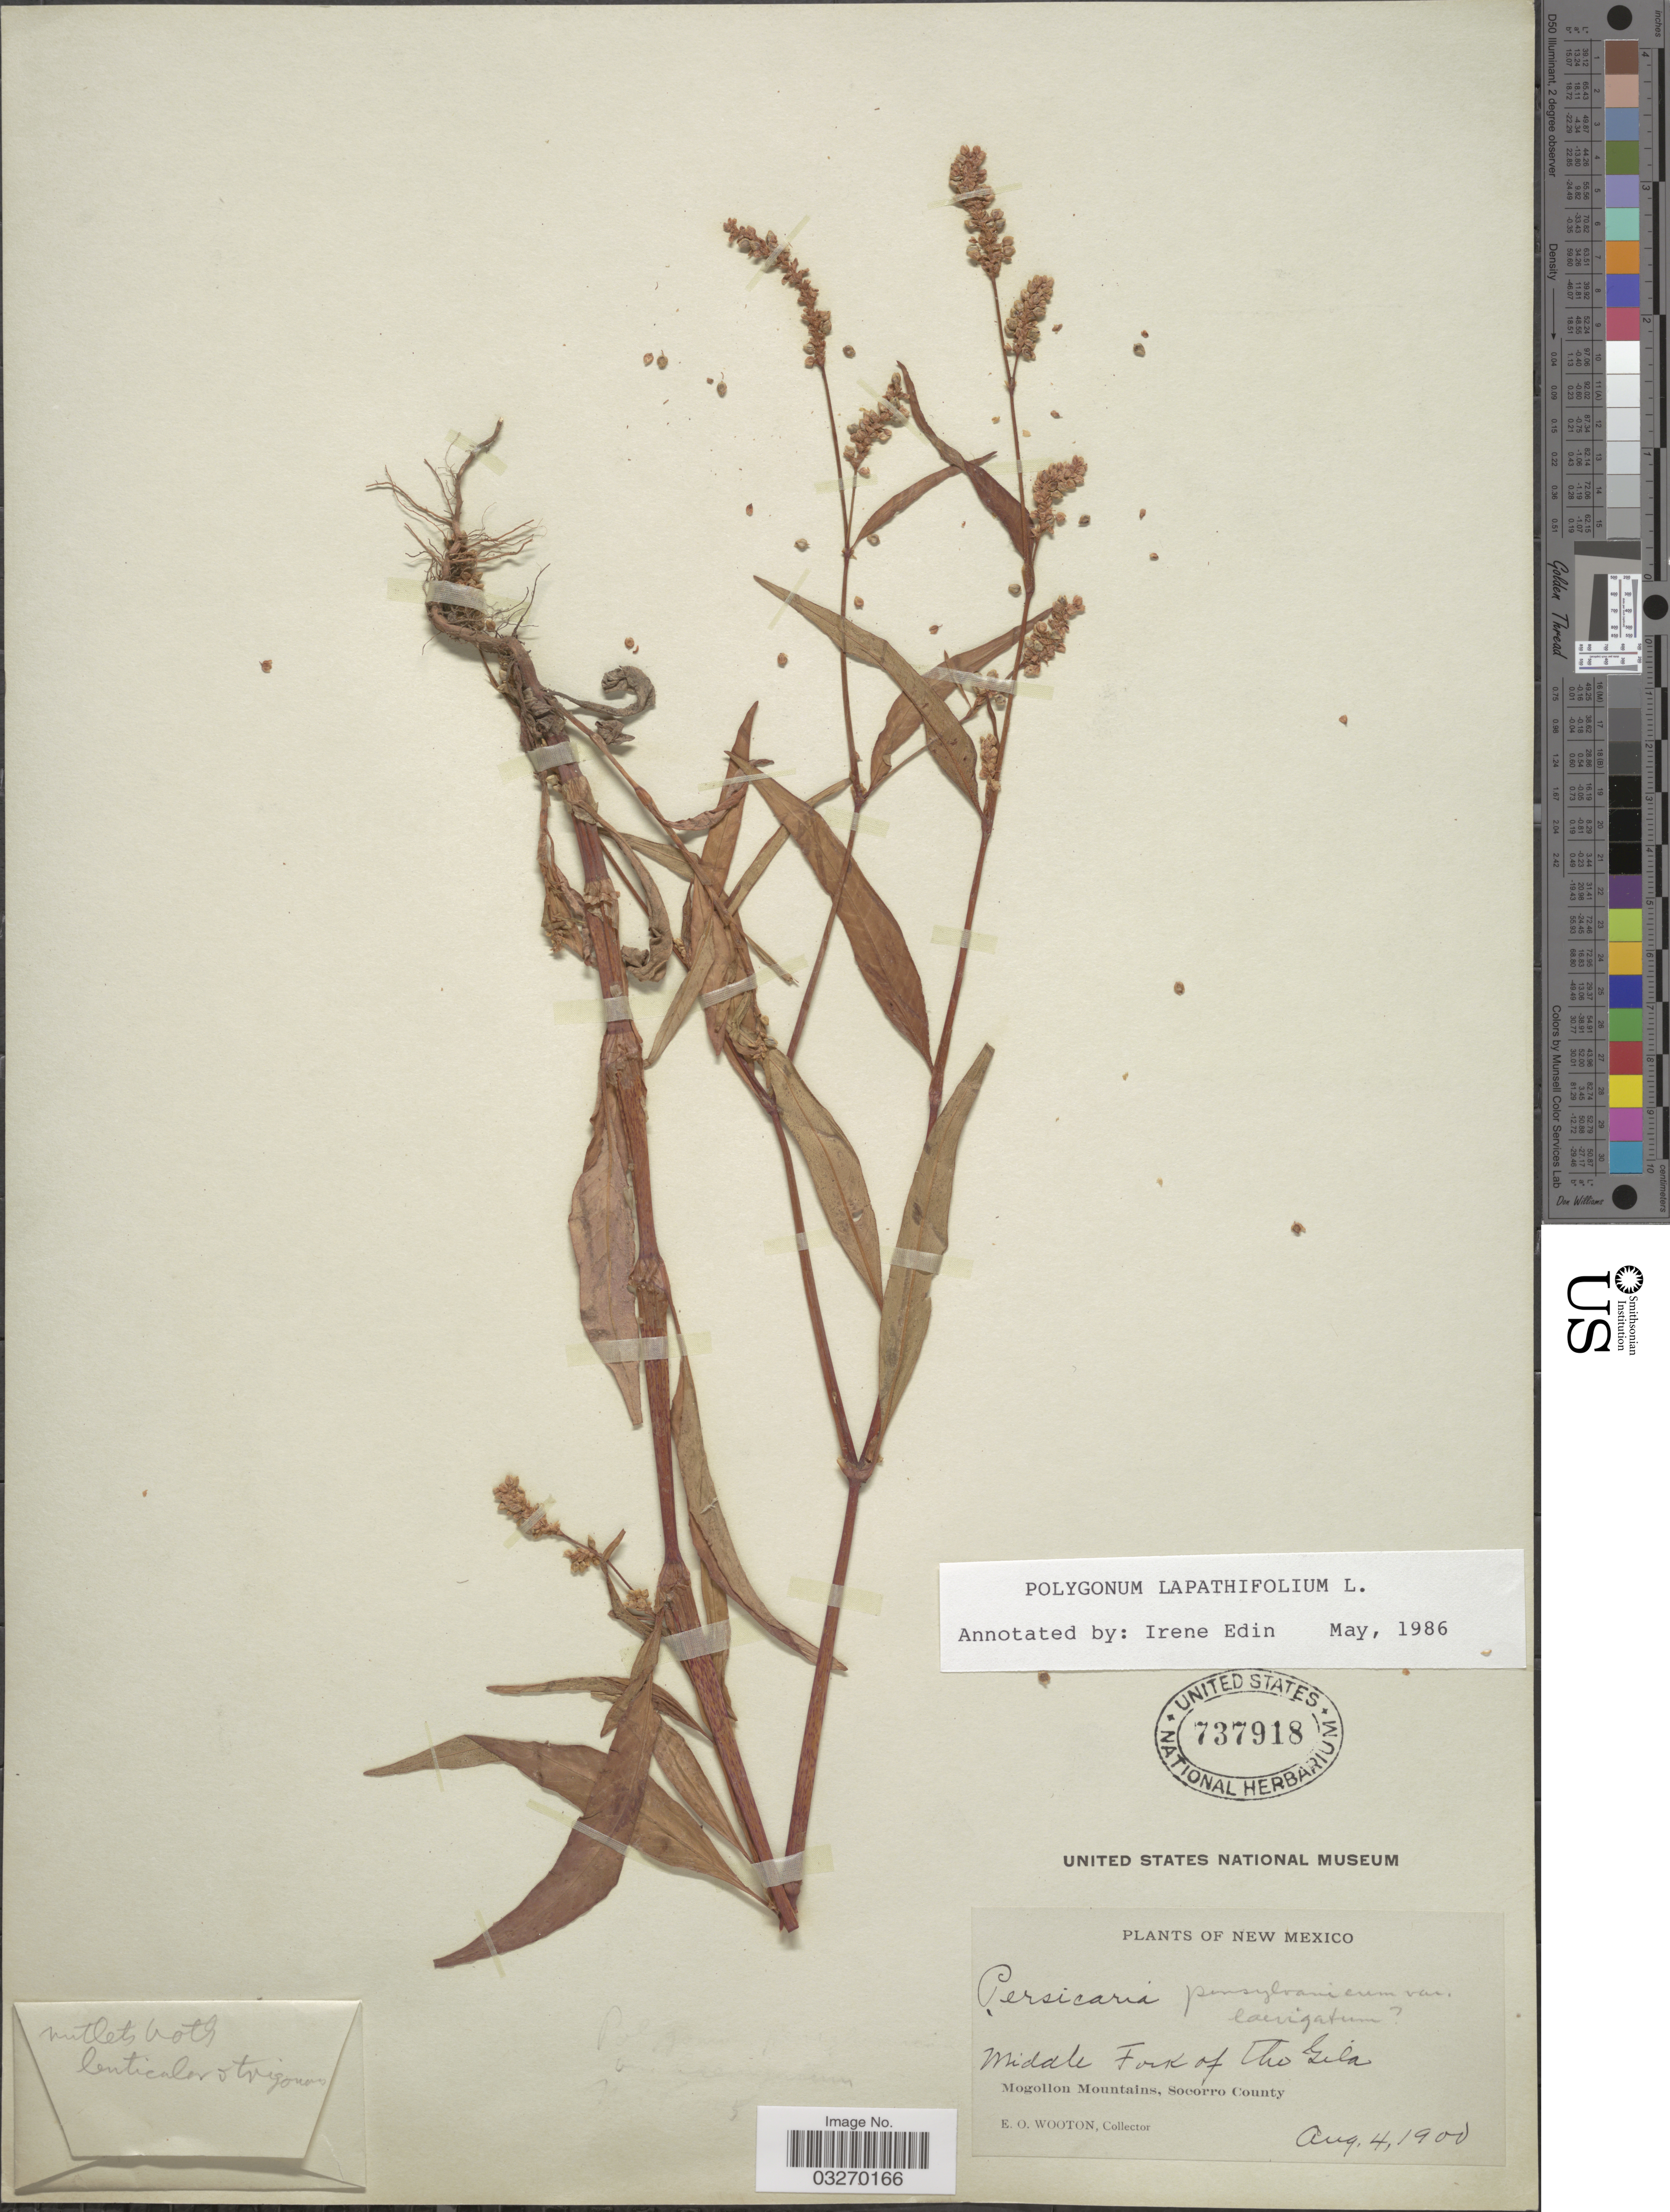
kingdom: Plantae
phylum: Tracheophyta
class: Magnoliopsida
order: Caryophyllales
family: Polygonaceae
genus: Persicaria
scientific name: Persicaria lapathifolia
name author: (L.) Delarbre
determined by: Atha, D. E.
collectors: E. O. Wooton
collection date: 1900-08-04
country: United States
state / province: New Mexico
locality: Middle Fork of The Gila. Mogollon Mountains, Socorro County.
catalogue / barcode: US 737918